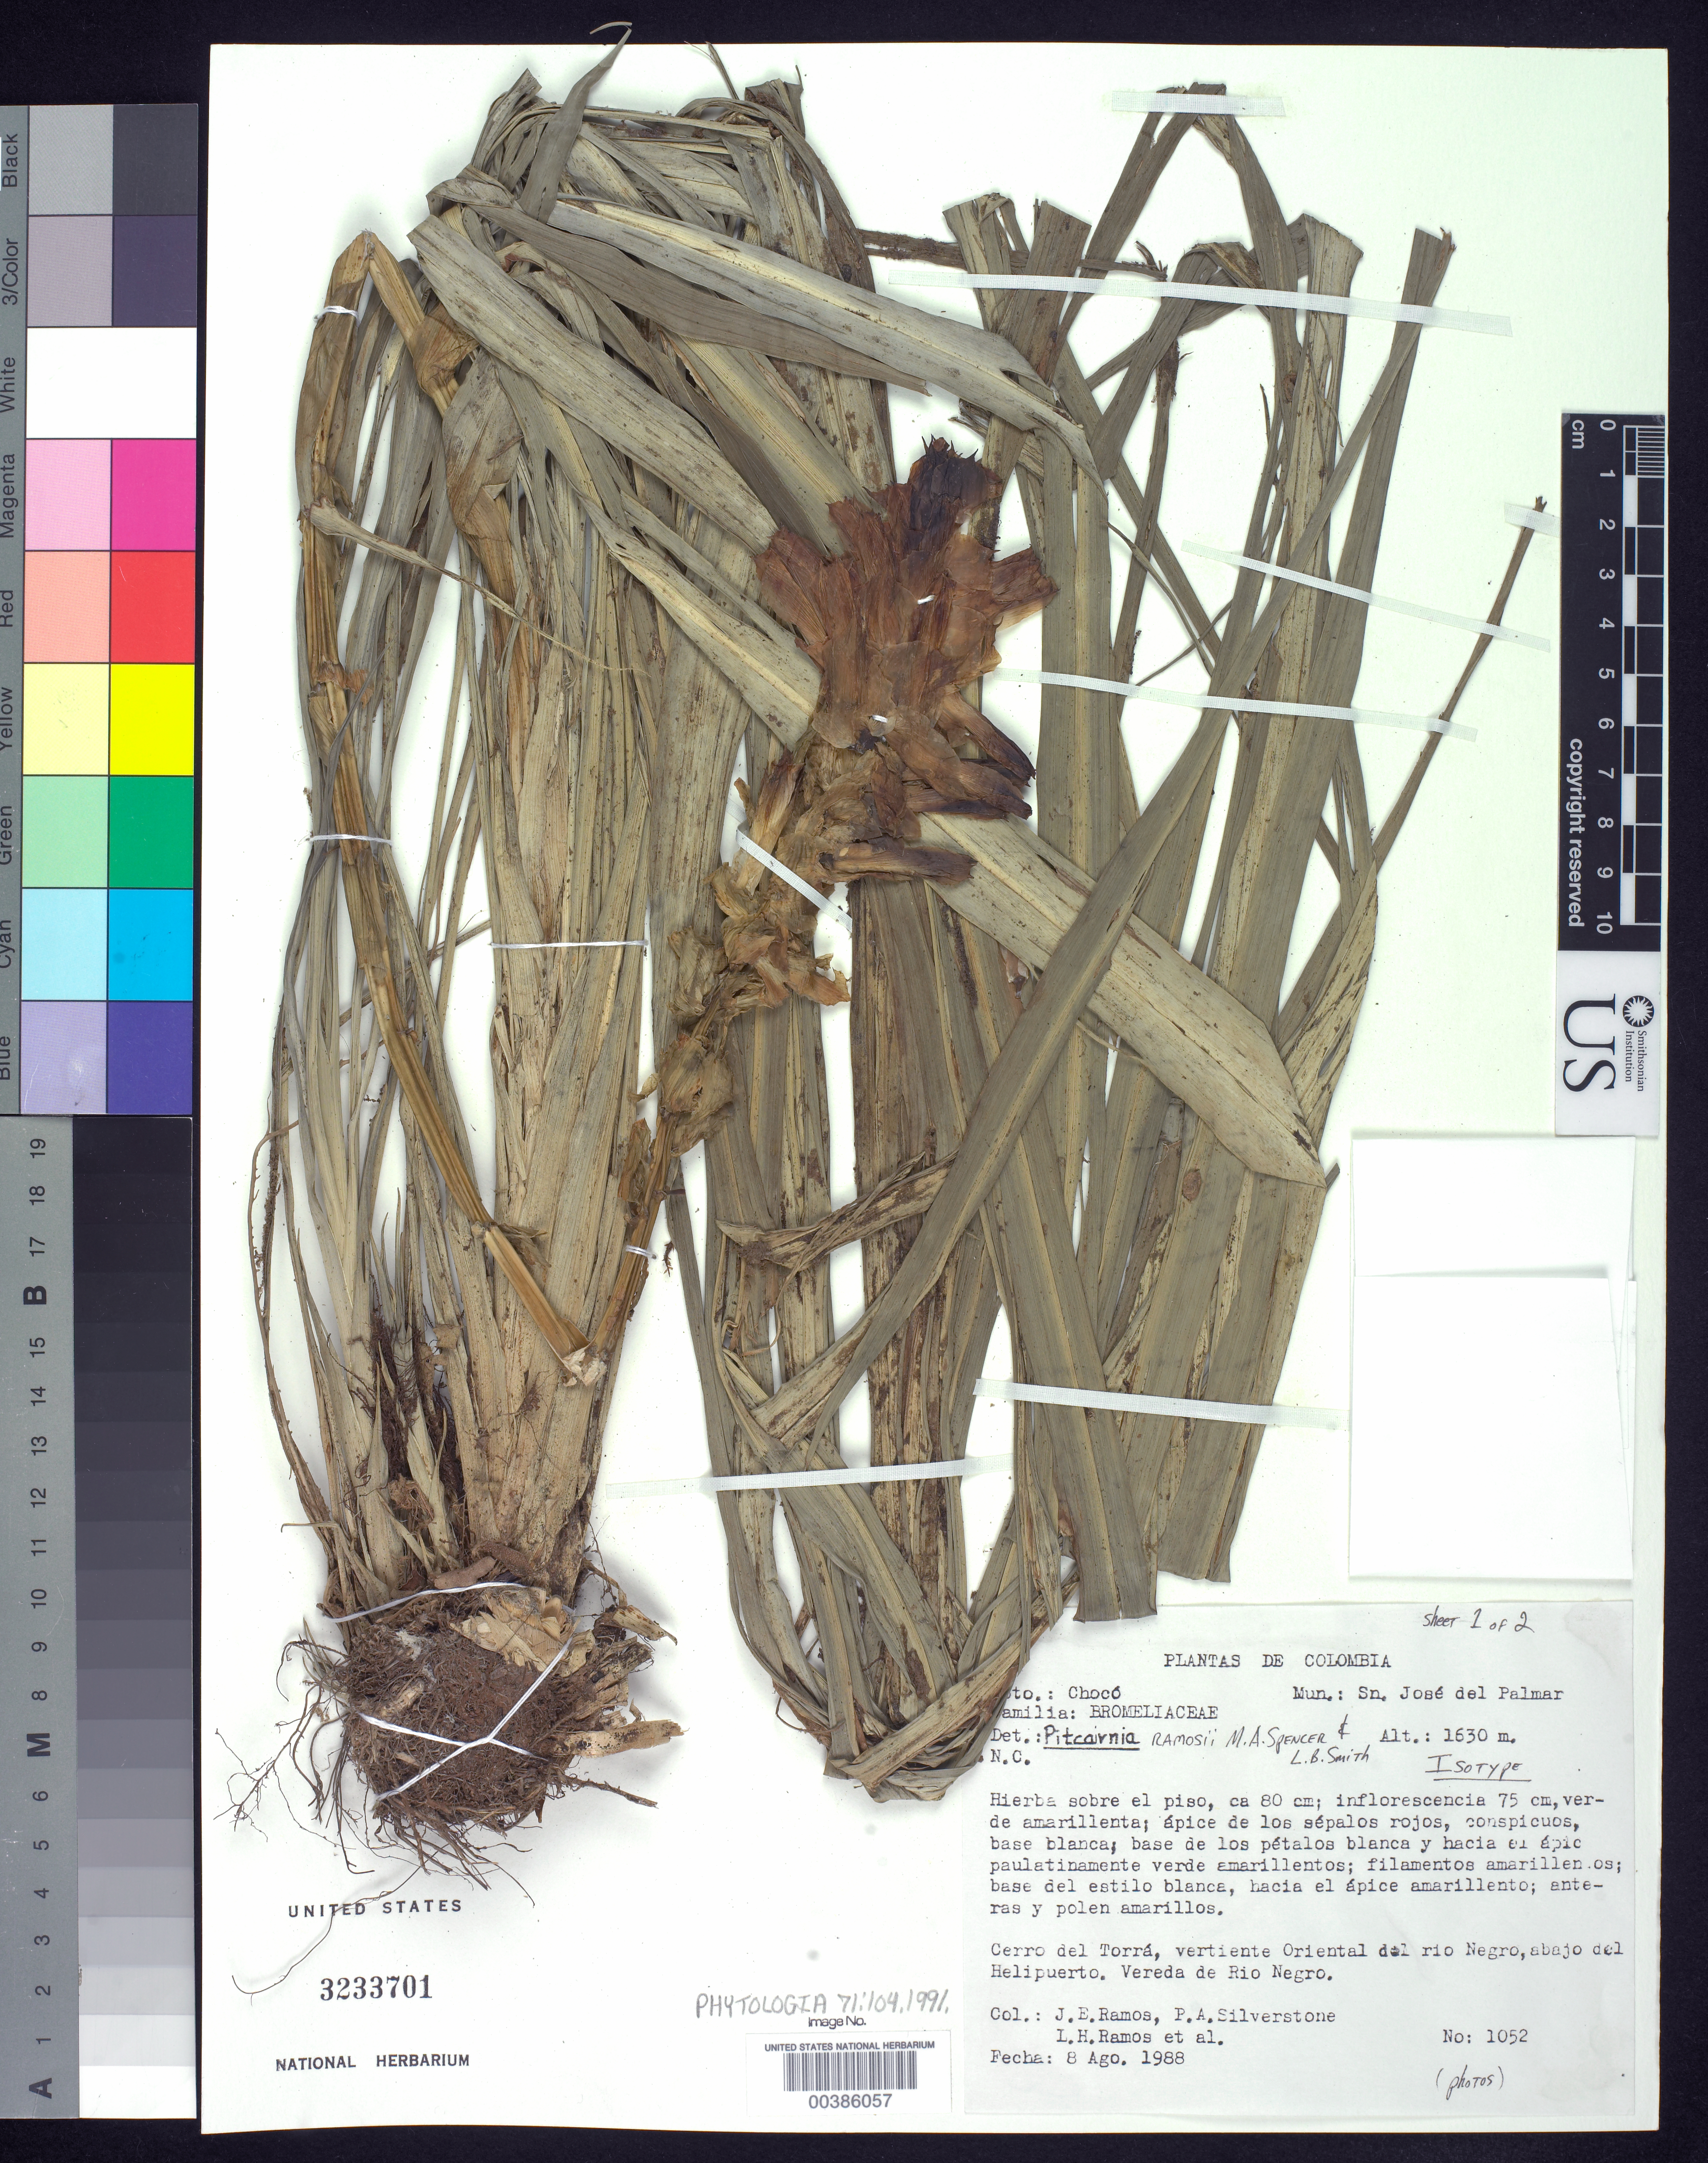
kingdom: Plantae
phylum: Tracheophyta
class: Liliopsida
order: Poales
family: Bromeliaceae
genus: Pitcairnia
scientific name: Pitcairnia ramosii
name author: M.A. Spencer & L.B. Sm.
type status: Isotype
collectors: J. E. Ramos, P. A. Silverstone-Sopkin & L. Ramos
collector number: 1052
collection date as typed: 08 Aug 1988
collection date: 1988-08-08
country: Colombia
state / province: Chocó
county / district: San Jose del Palmer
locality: Cerro del Torra, Vertiente Oriental del Rio Negro, Abajo del Helipuerto, Vereda de Rio Negro. [Cerro del Torra, eastern slope of Rio Negro, under the heliport, path of Rio Negro].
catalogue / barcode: US 3233701